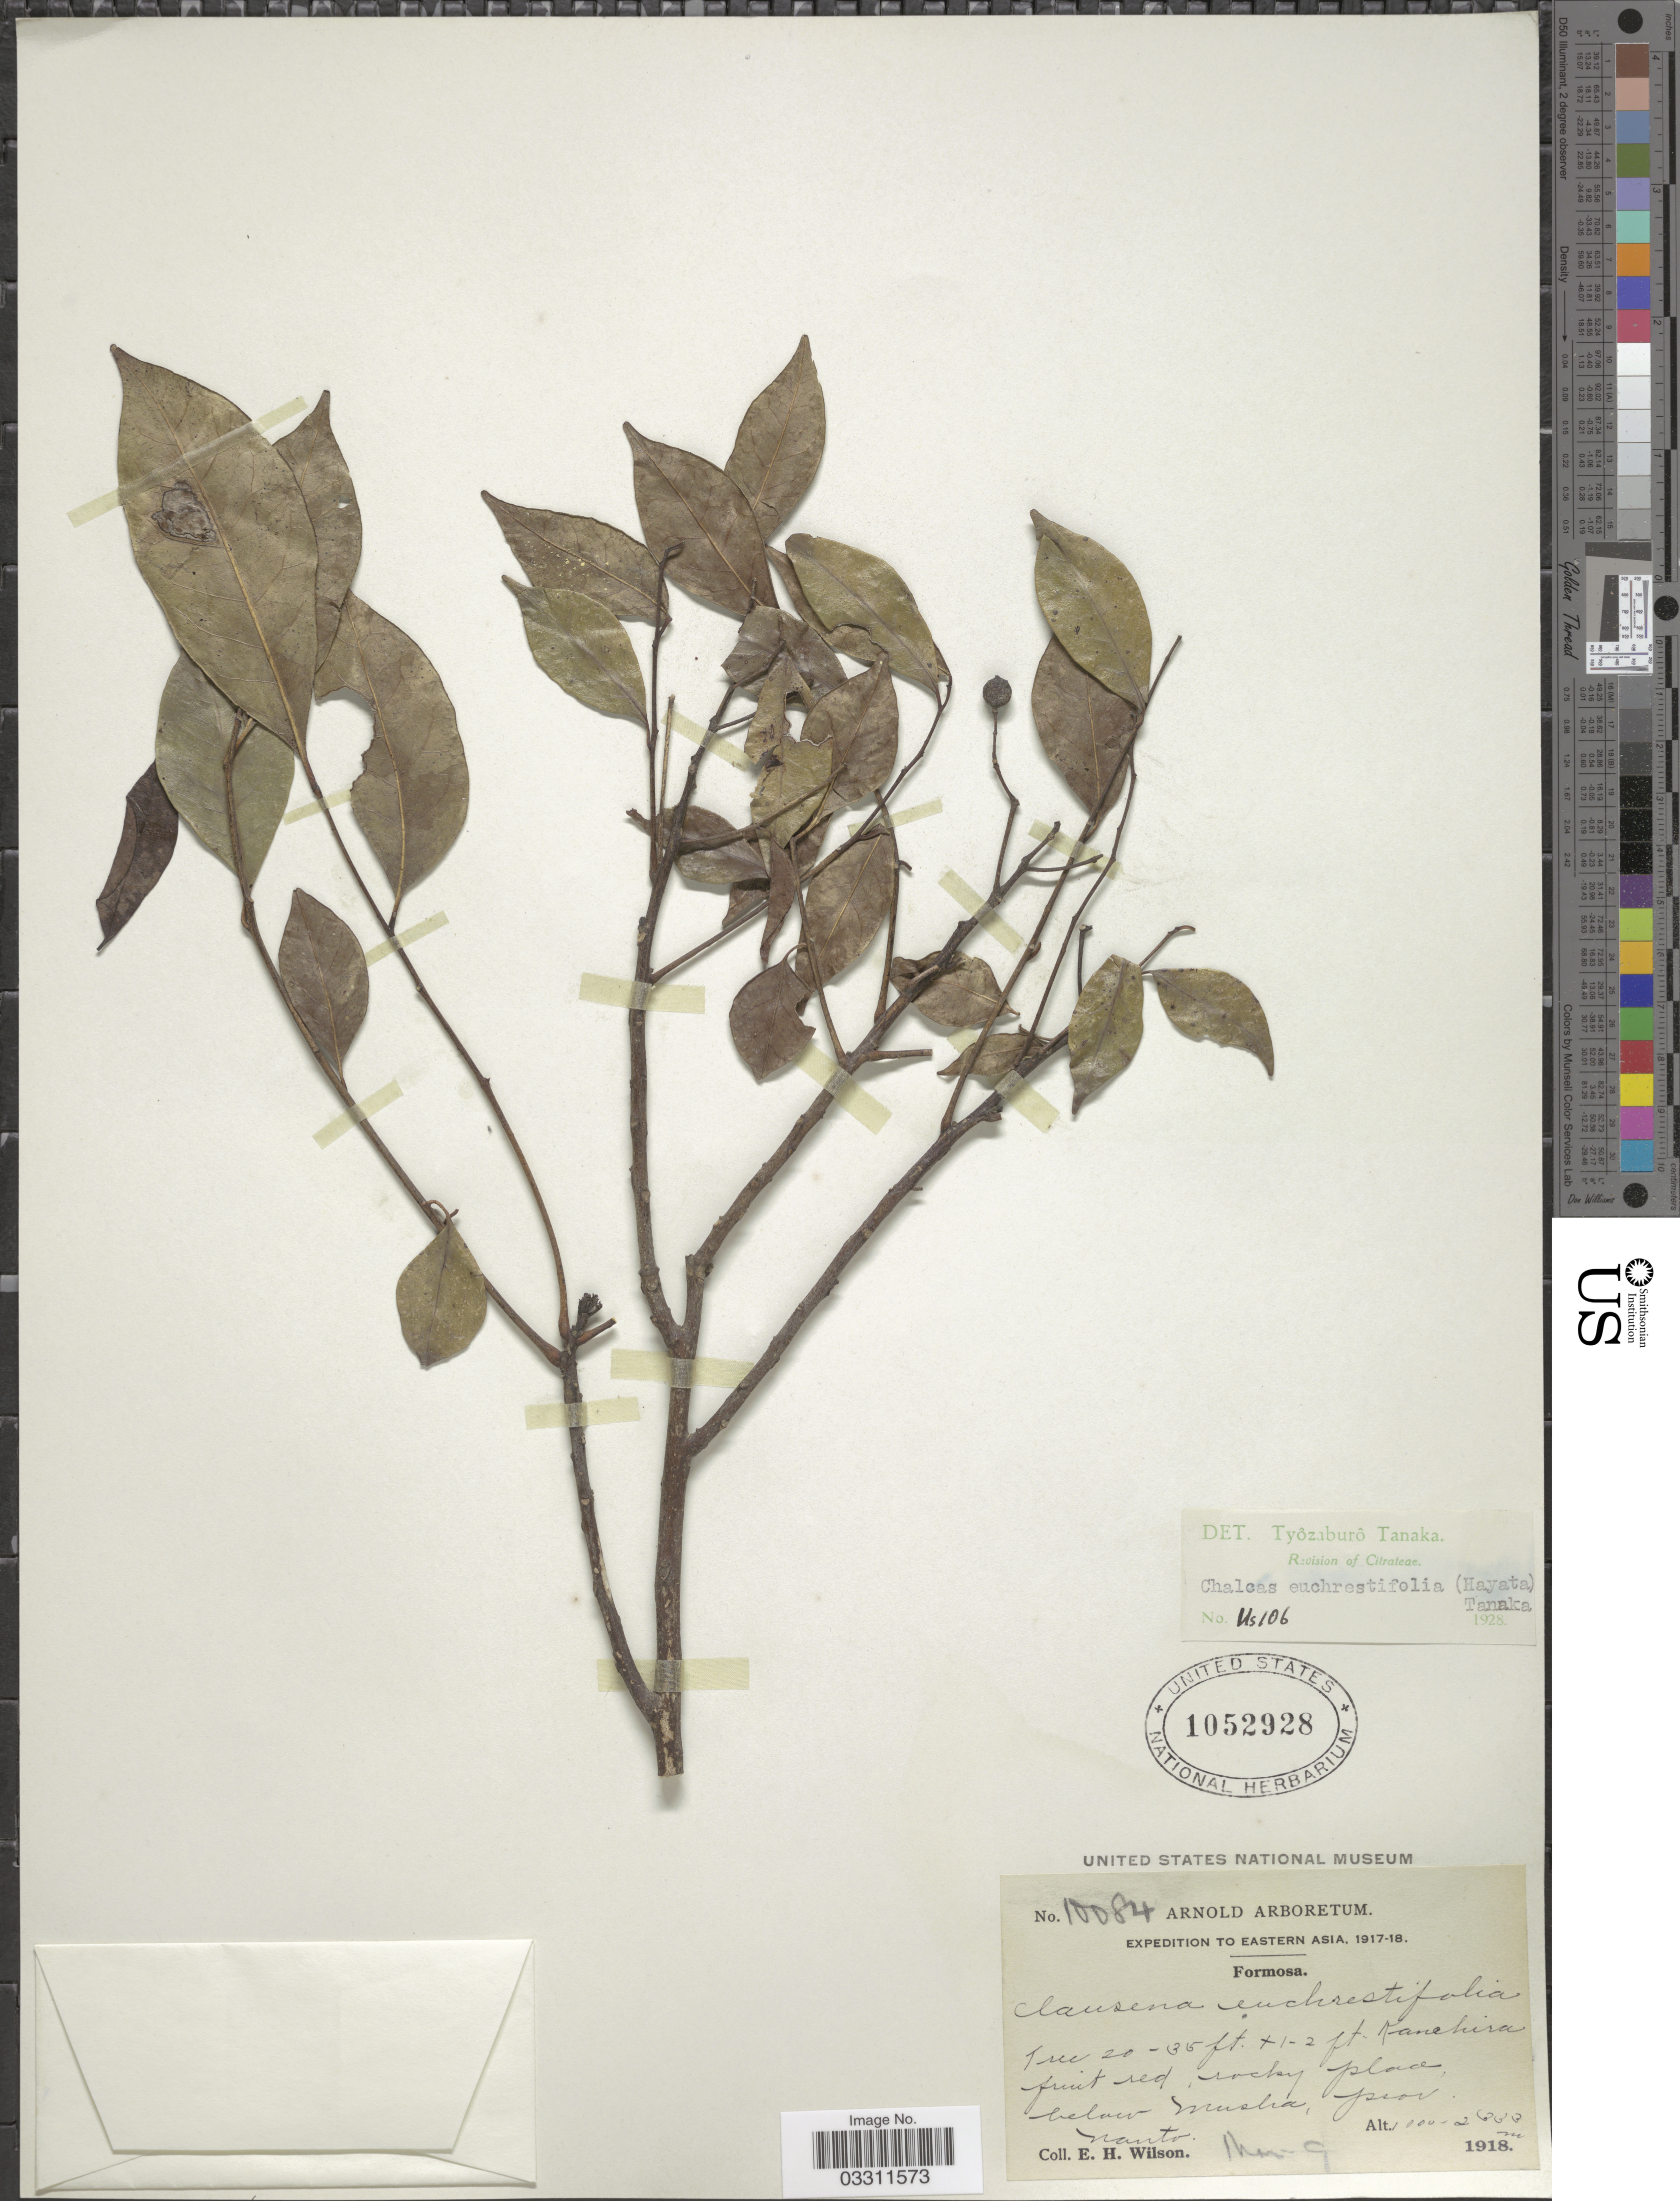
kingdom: Plantae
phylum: Tracheophyta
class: Magnoliopsida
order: Sapindales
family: Rutaceae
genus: Murraya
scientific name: Murraya euchrestifolia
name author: Hayata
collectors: E. Wilson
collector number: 10084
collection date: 1918-05-09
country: Taiwan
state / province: Nantou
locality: Eastern Asia. Formosa. Below Musha, prov. Nanto.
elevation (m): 1000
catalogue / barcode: US 1052928